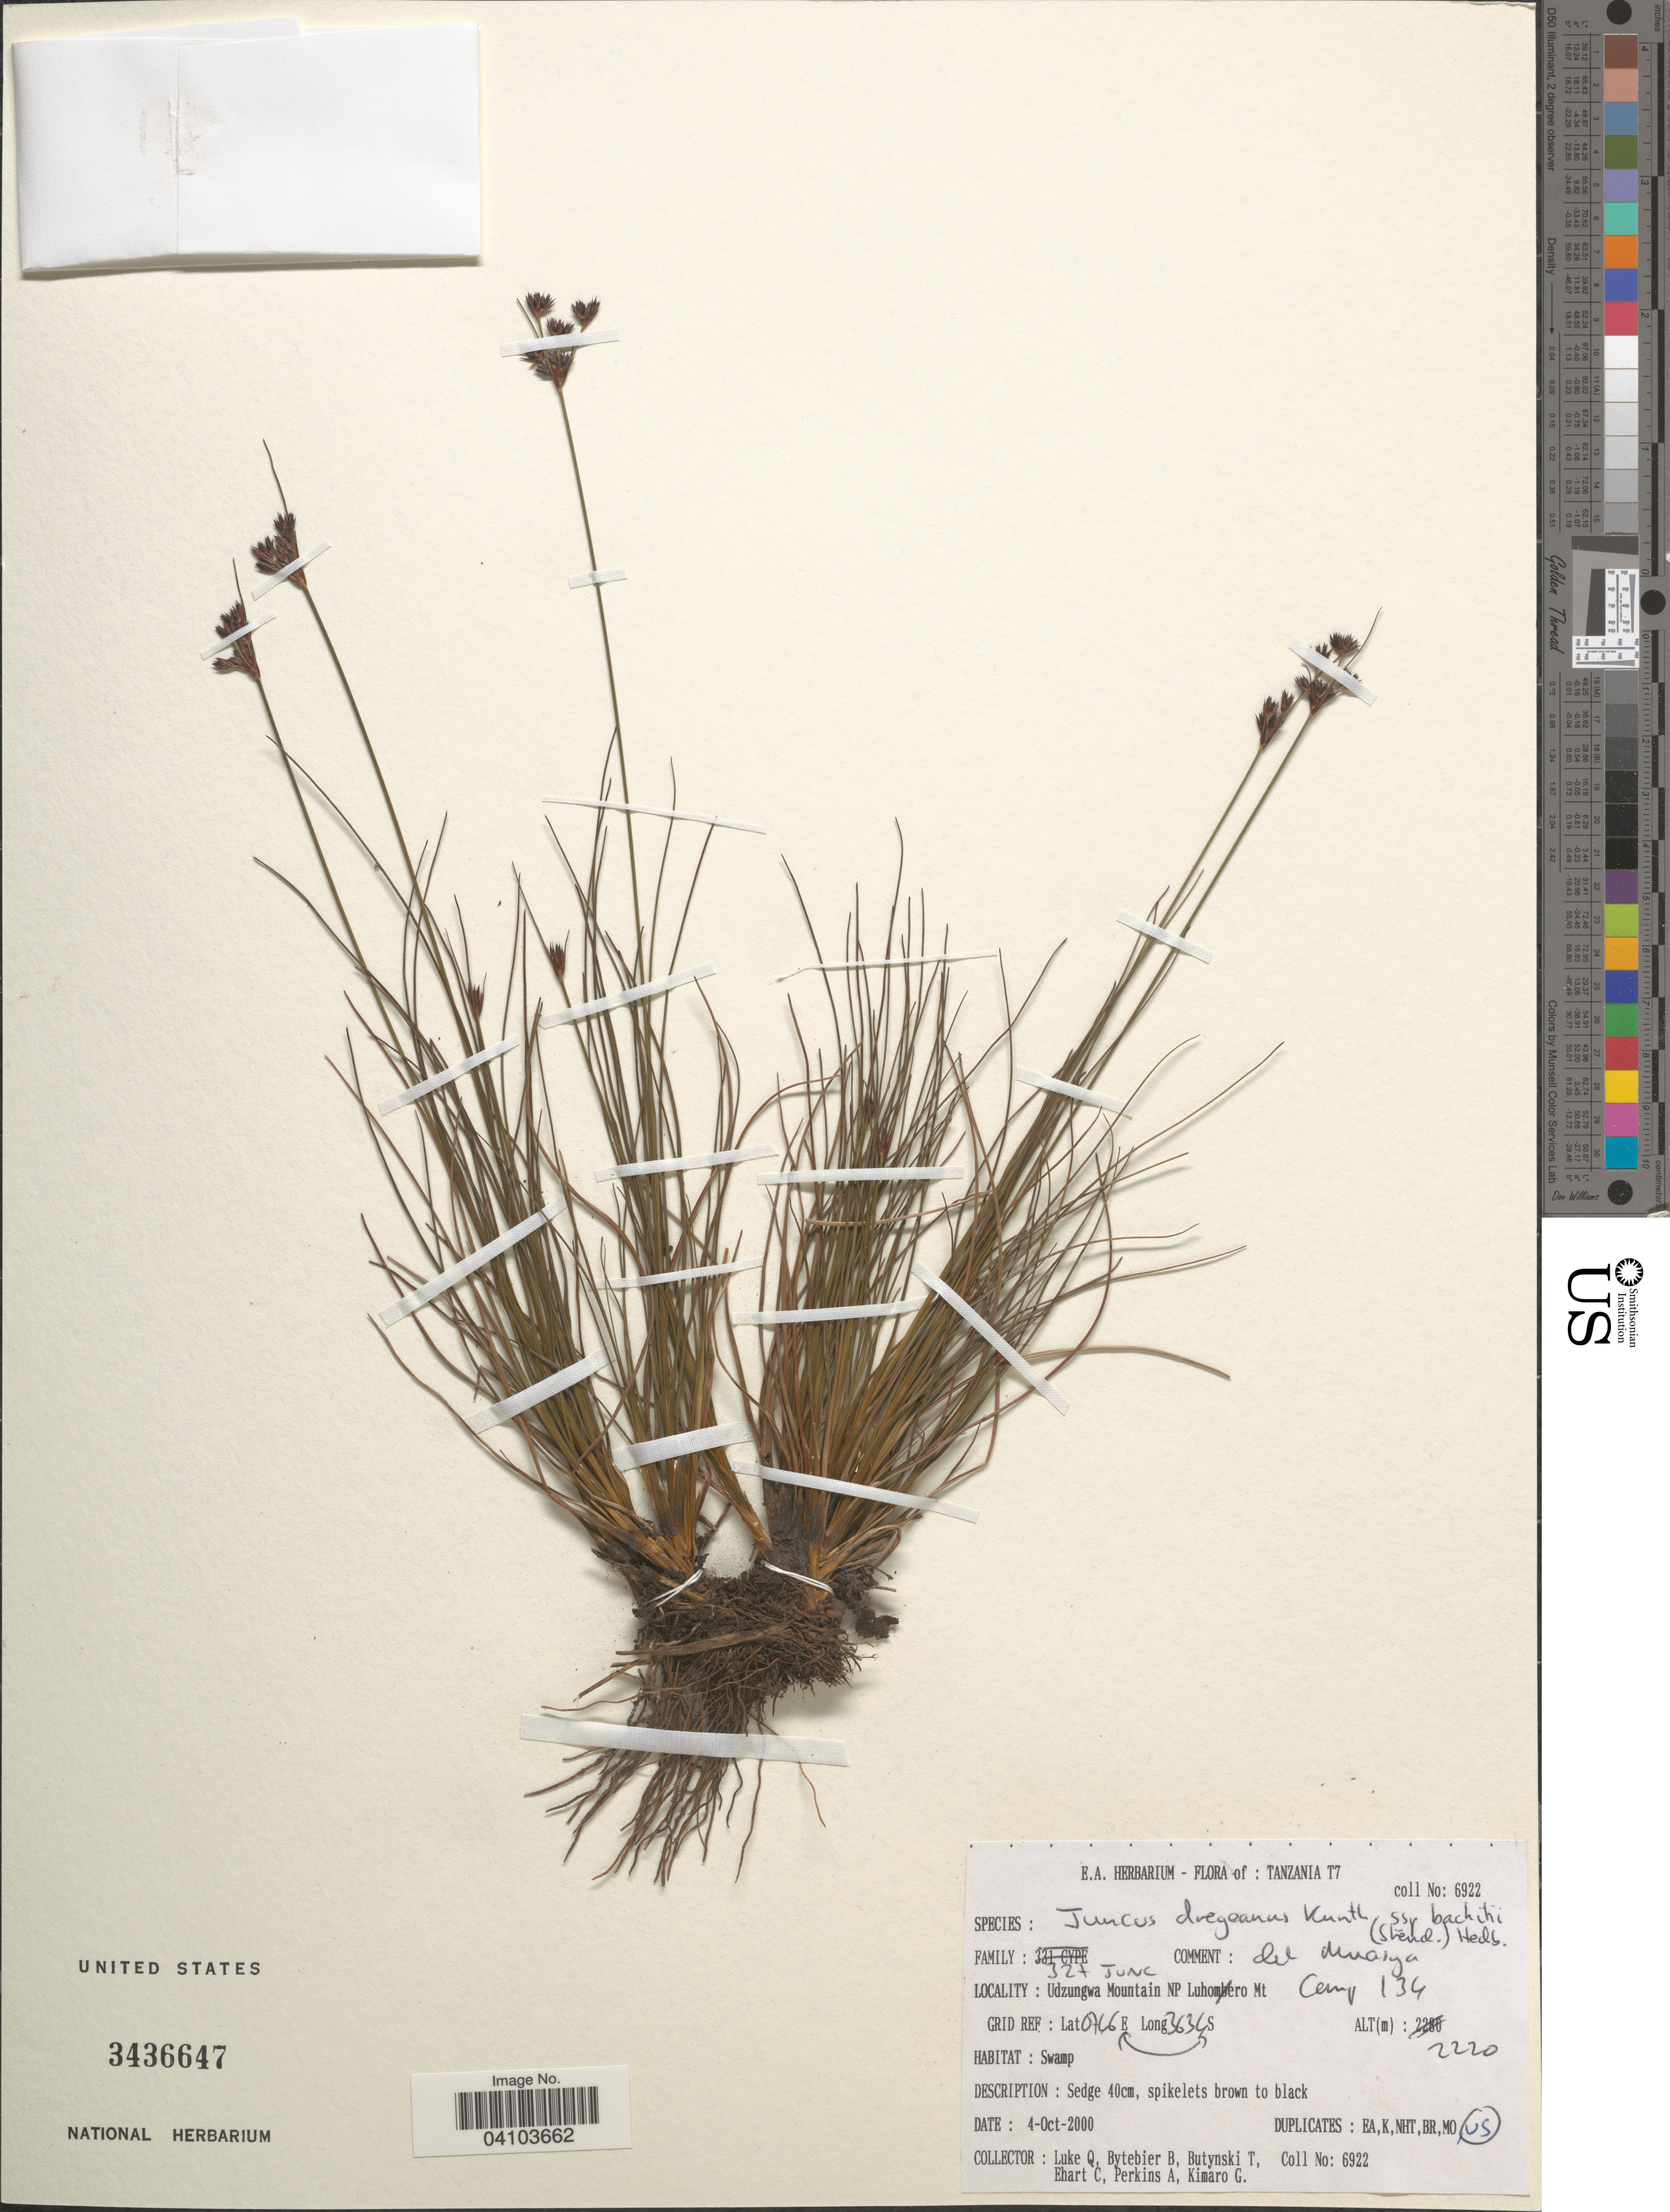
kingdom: Plantae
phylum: Tracheophyta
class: Liliopsida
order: Poales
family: Juncaceae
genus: Juncus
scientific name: Juncus dregeanus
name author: Hochst.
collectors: Q. Luke, B. Bytebier, T. Butynski, C. Ehart & et al.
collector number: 6922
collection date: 2000-10-04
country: Tanzania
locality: Tanzania T7. Udzungwa Mountain NP Luhomero Mt. Camp [interpreted] 134.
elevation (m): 2220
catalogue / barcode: US 3436647